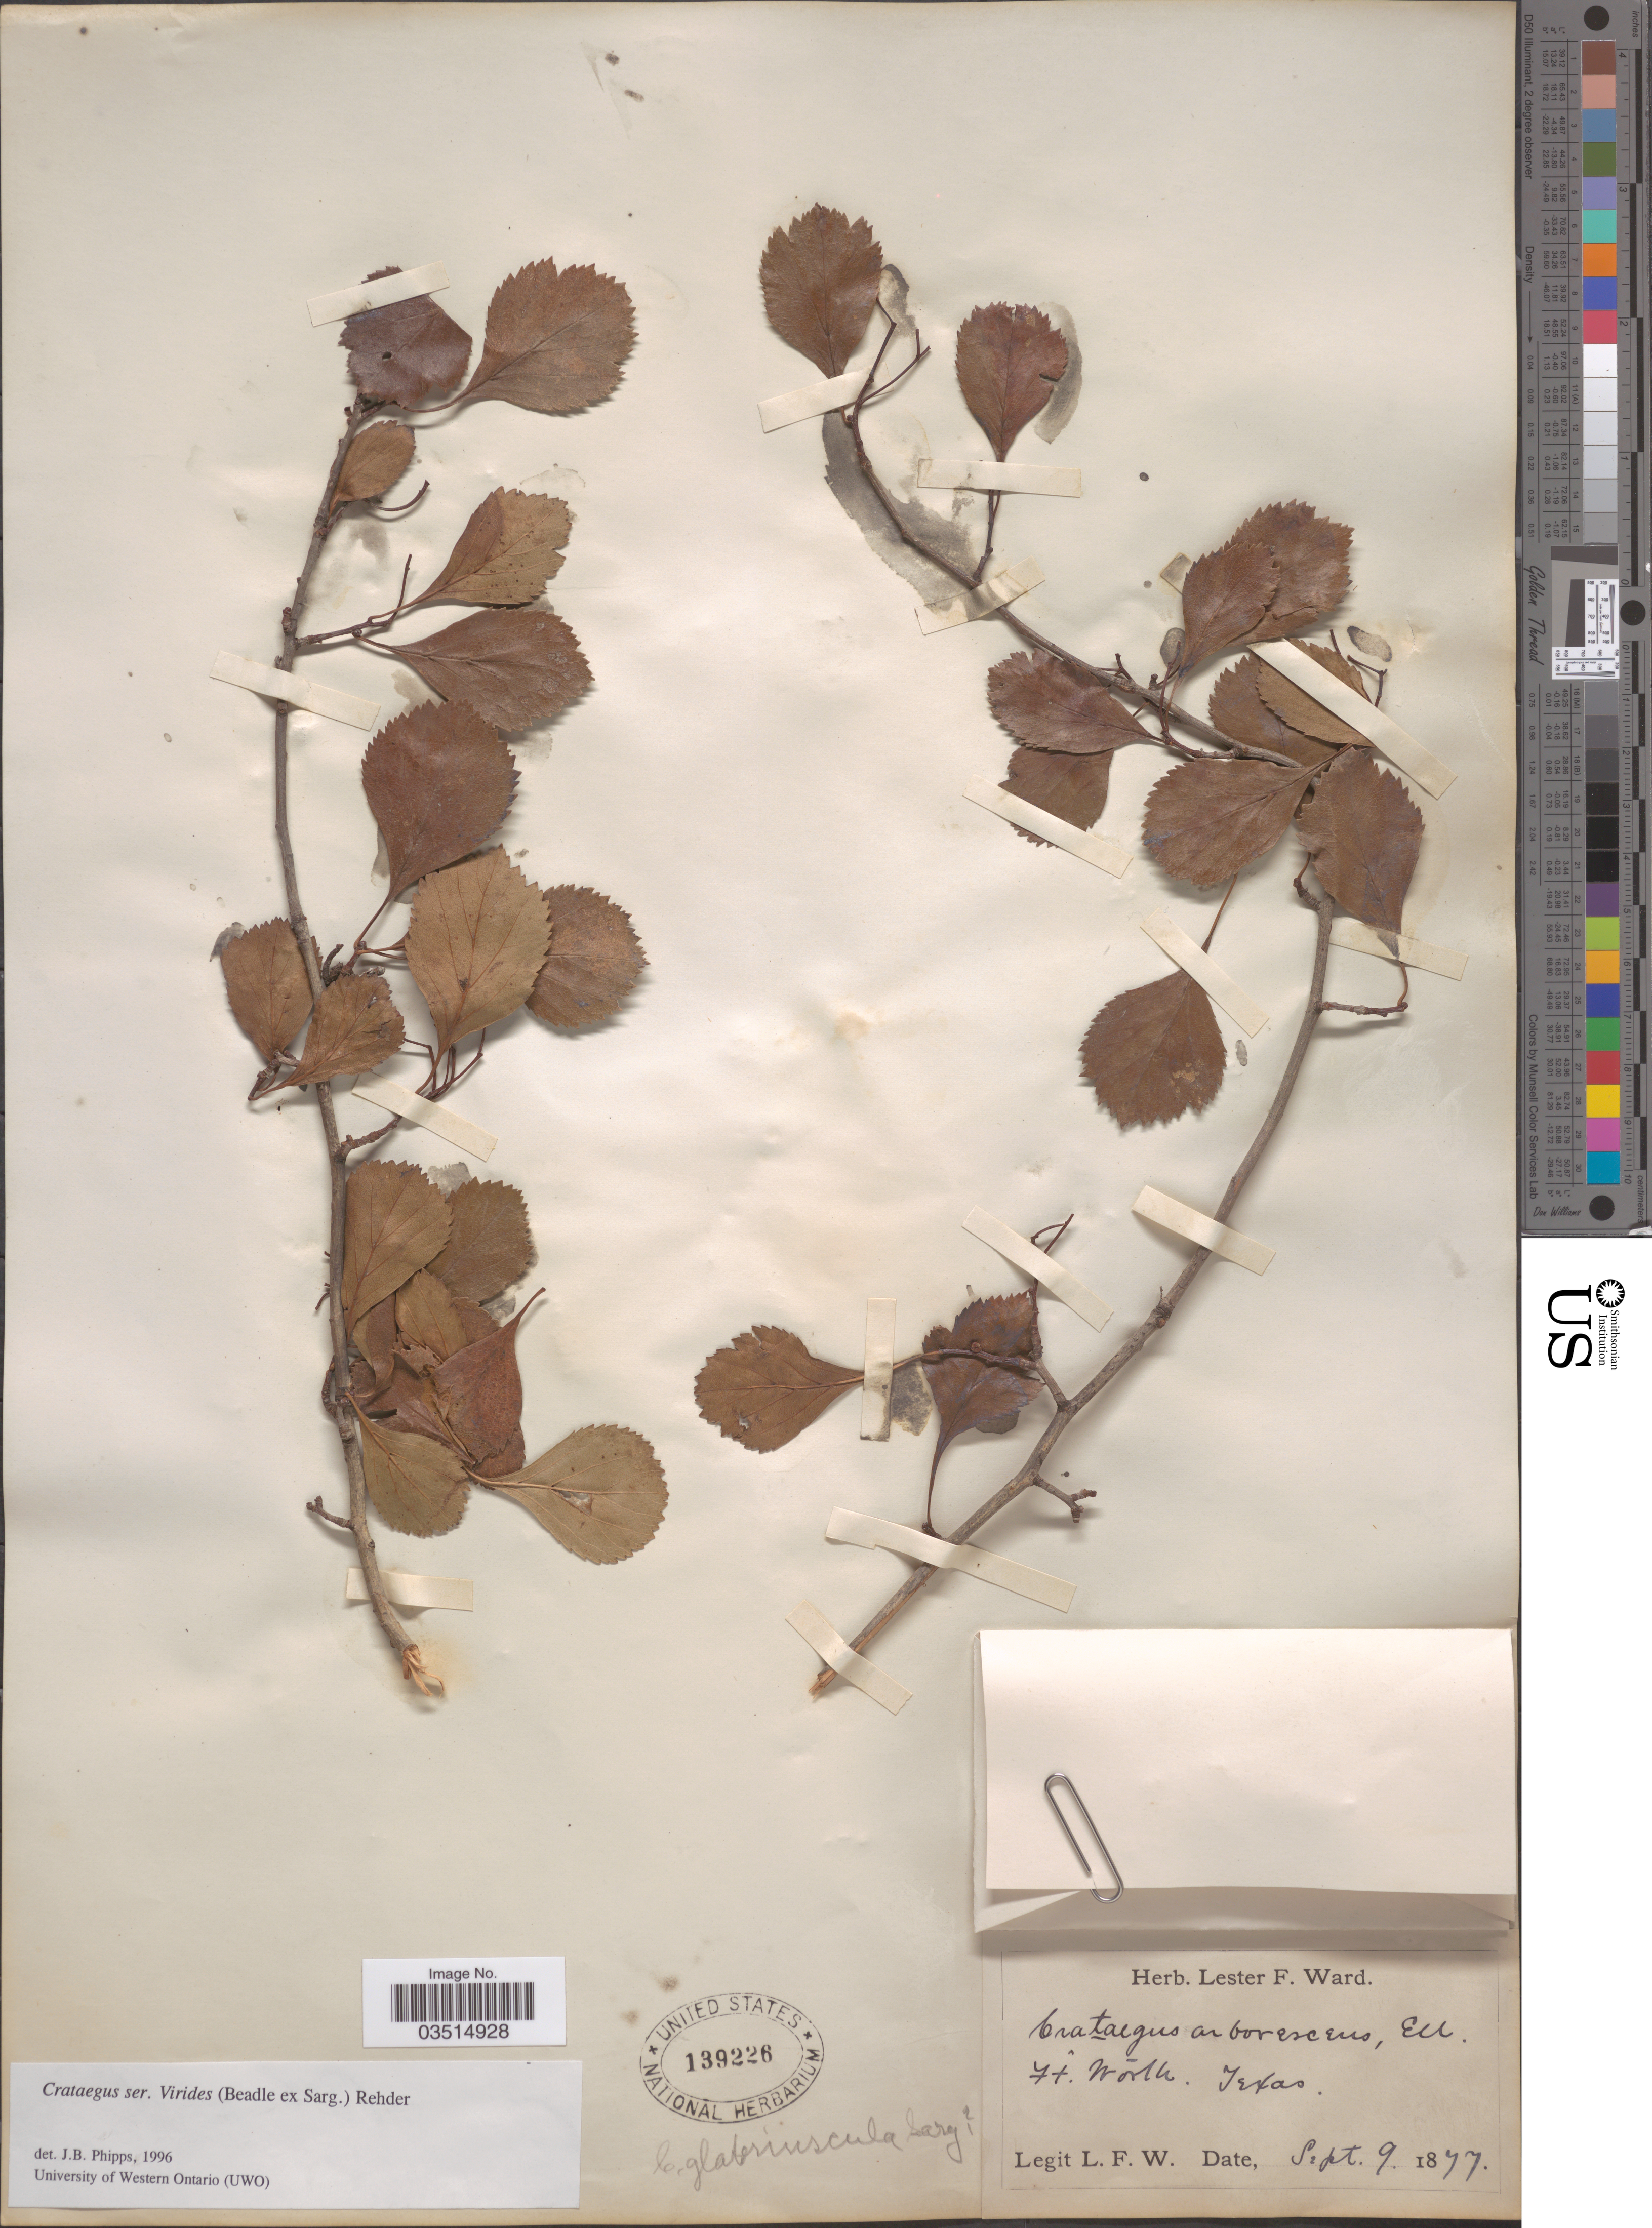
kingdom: Plantae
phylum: Tracheophyta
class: Magnoliopsida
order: Rosales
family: Rosaceae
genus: Crataegus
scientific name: Crataegus glabriuscula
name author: Sarg.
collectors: L. F. Ward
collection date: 1877-09-09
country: United States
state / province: Texas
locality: Ft. Worth.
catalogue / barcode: US 139226